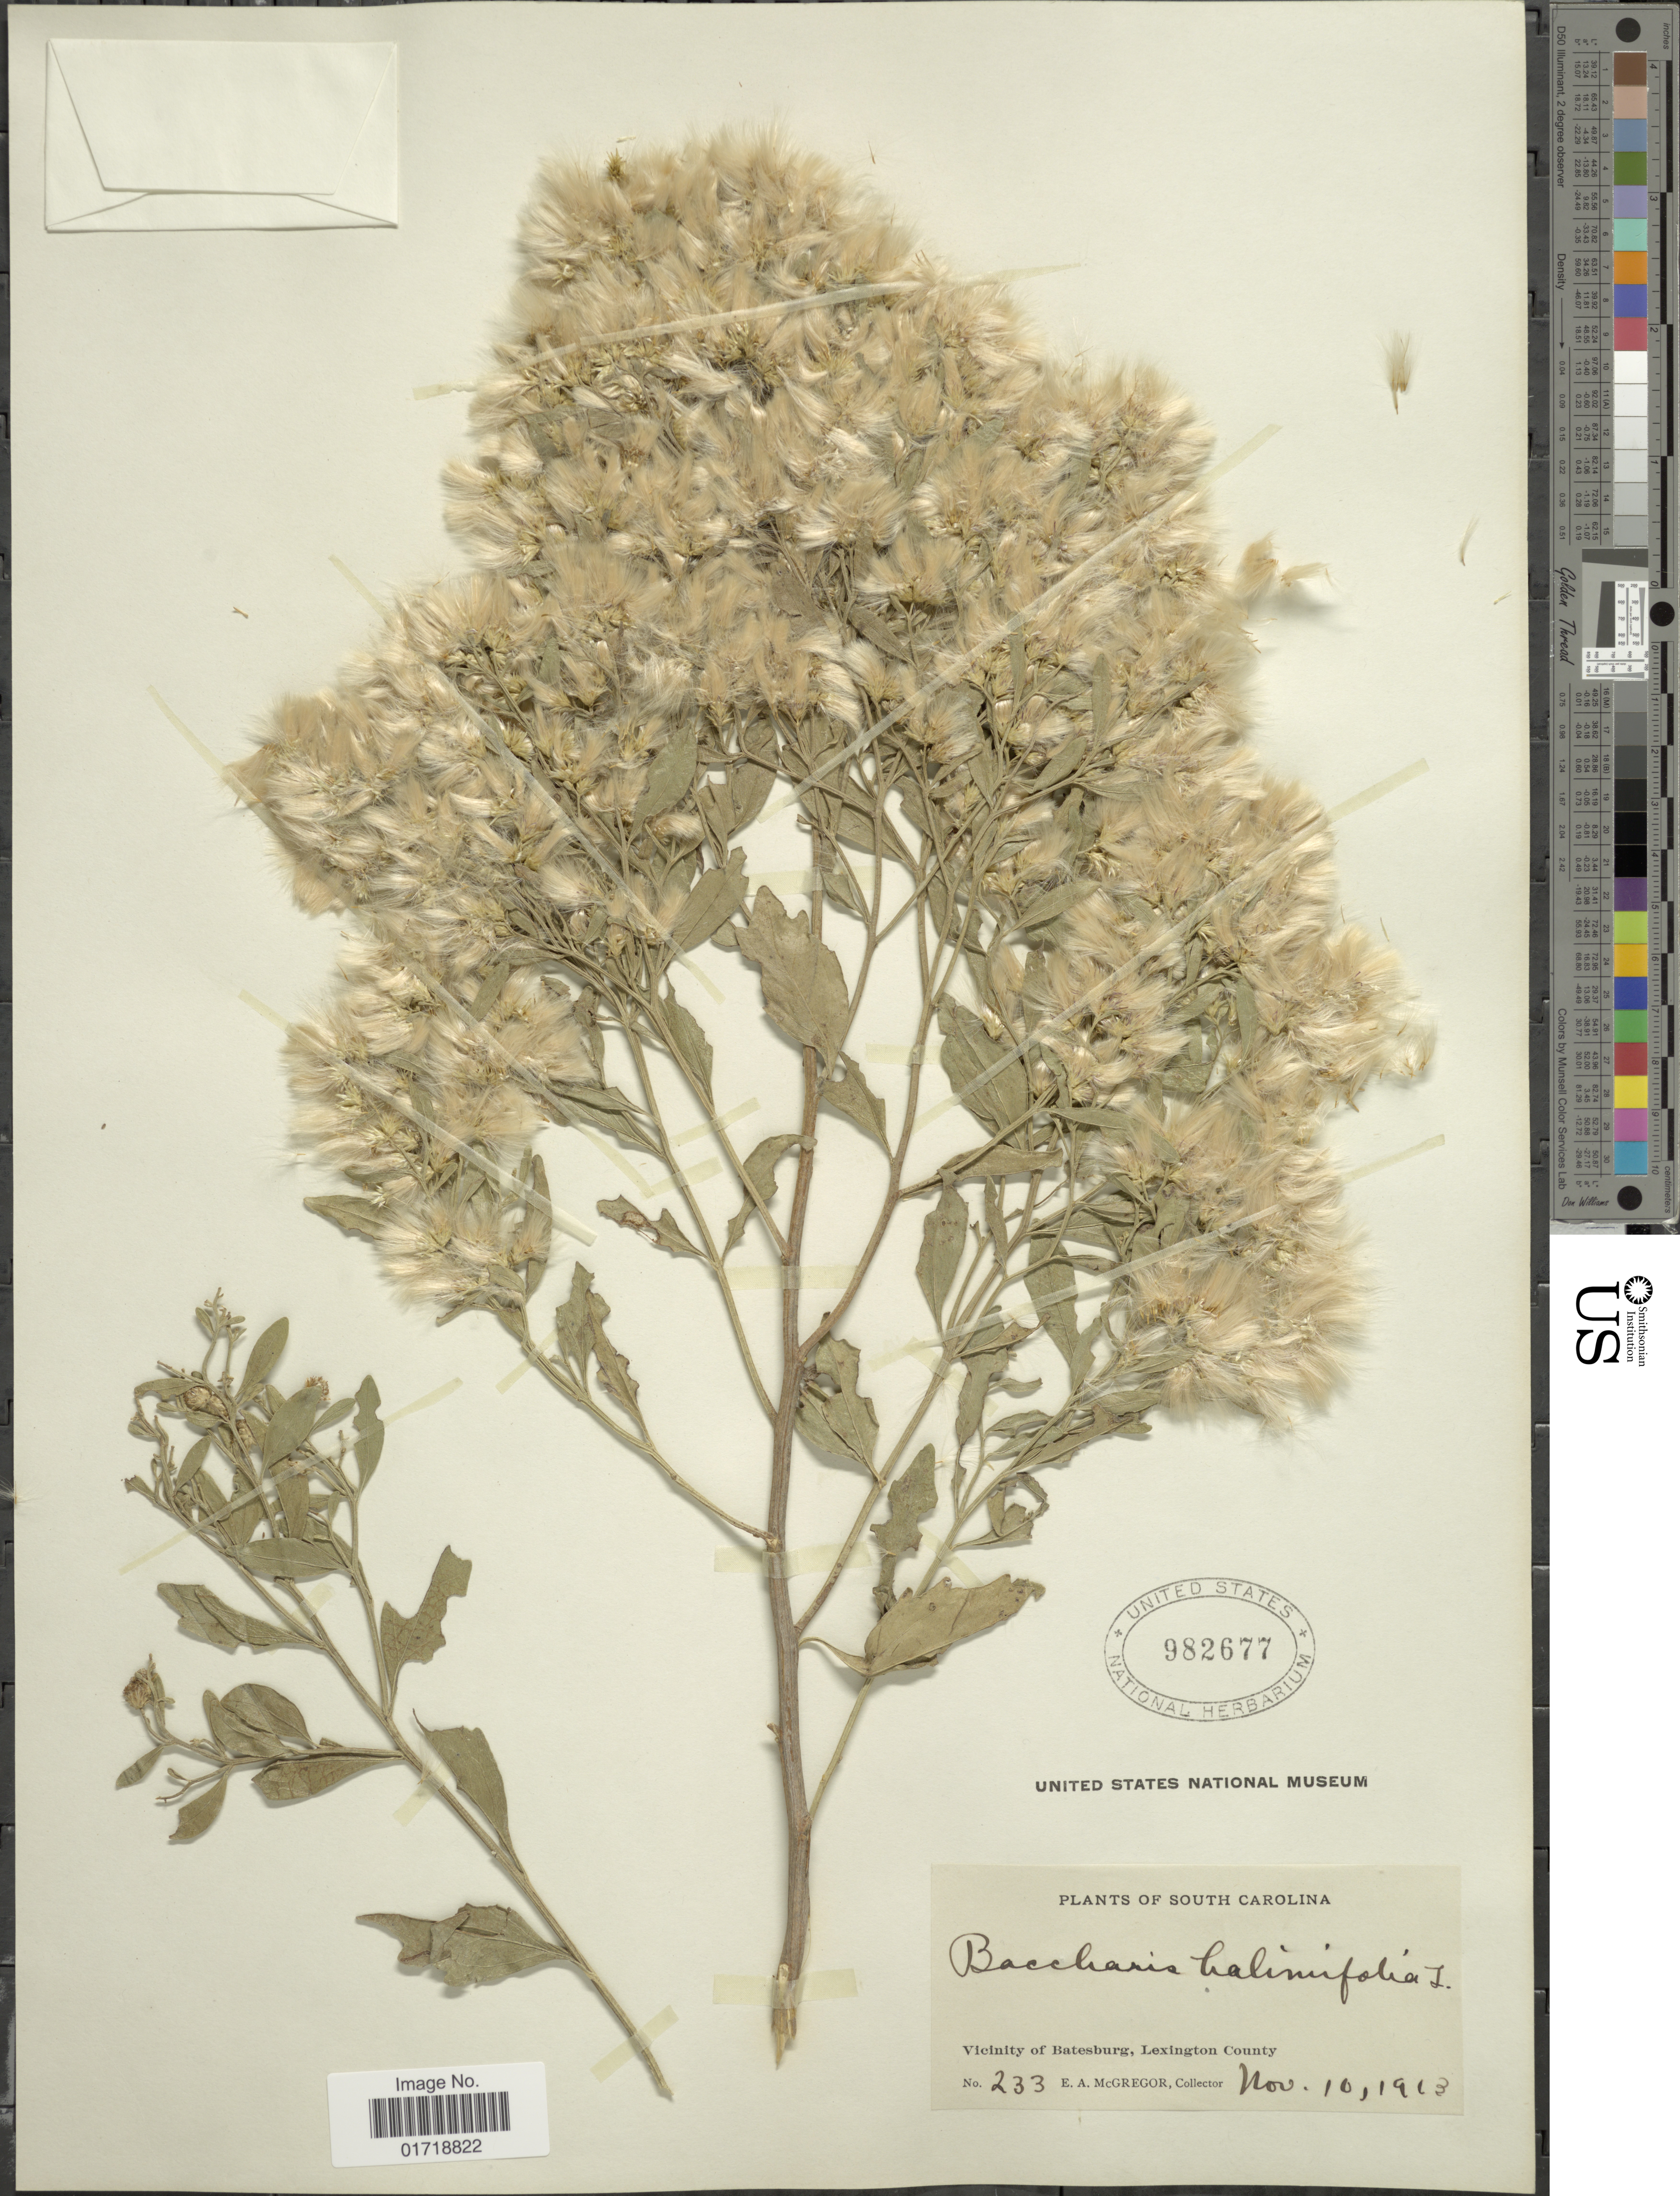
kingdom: Plantae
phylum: Tracheophyta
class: Magnoliopsida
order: Asterales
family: Asteraceae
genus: Baccharis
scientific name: Baccharis halimifolia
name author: L.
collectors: E. A. McGregor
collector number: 233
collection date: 1913-11-10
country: United States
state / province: South Carolina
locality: Vicinity of Batesburg, Lexington County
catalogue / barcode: US 982677